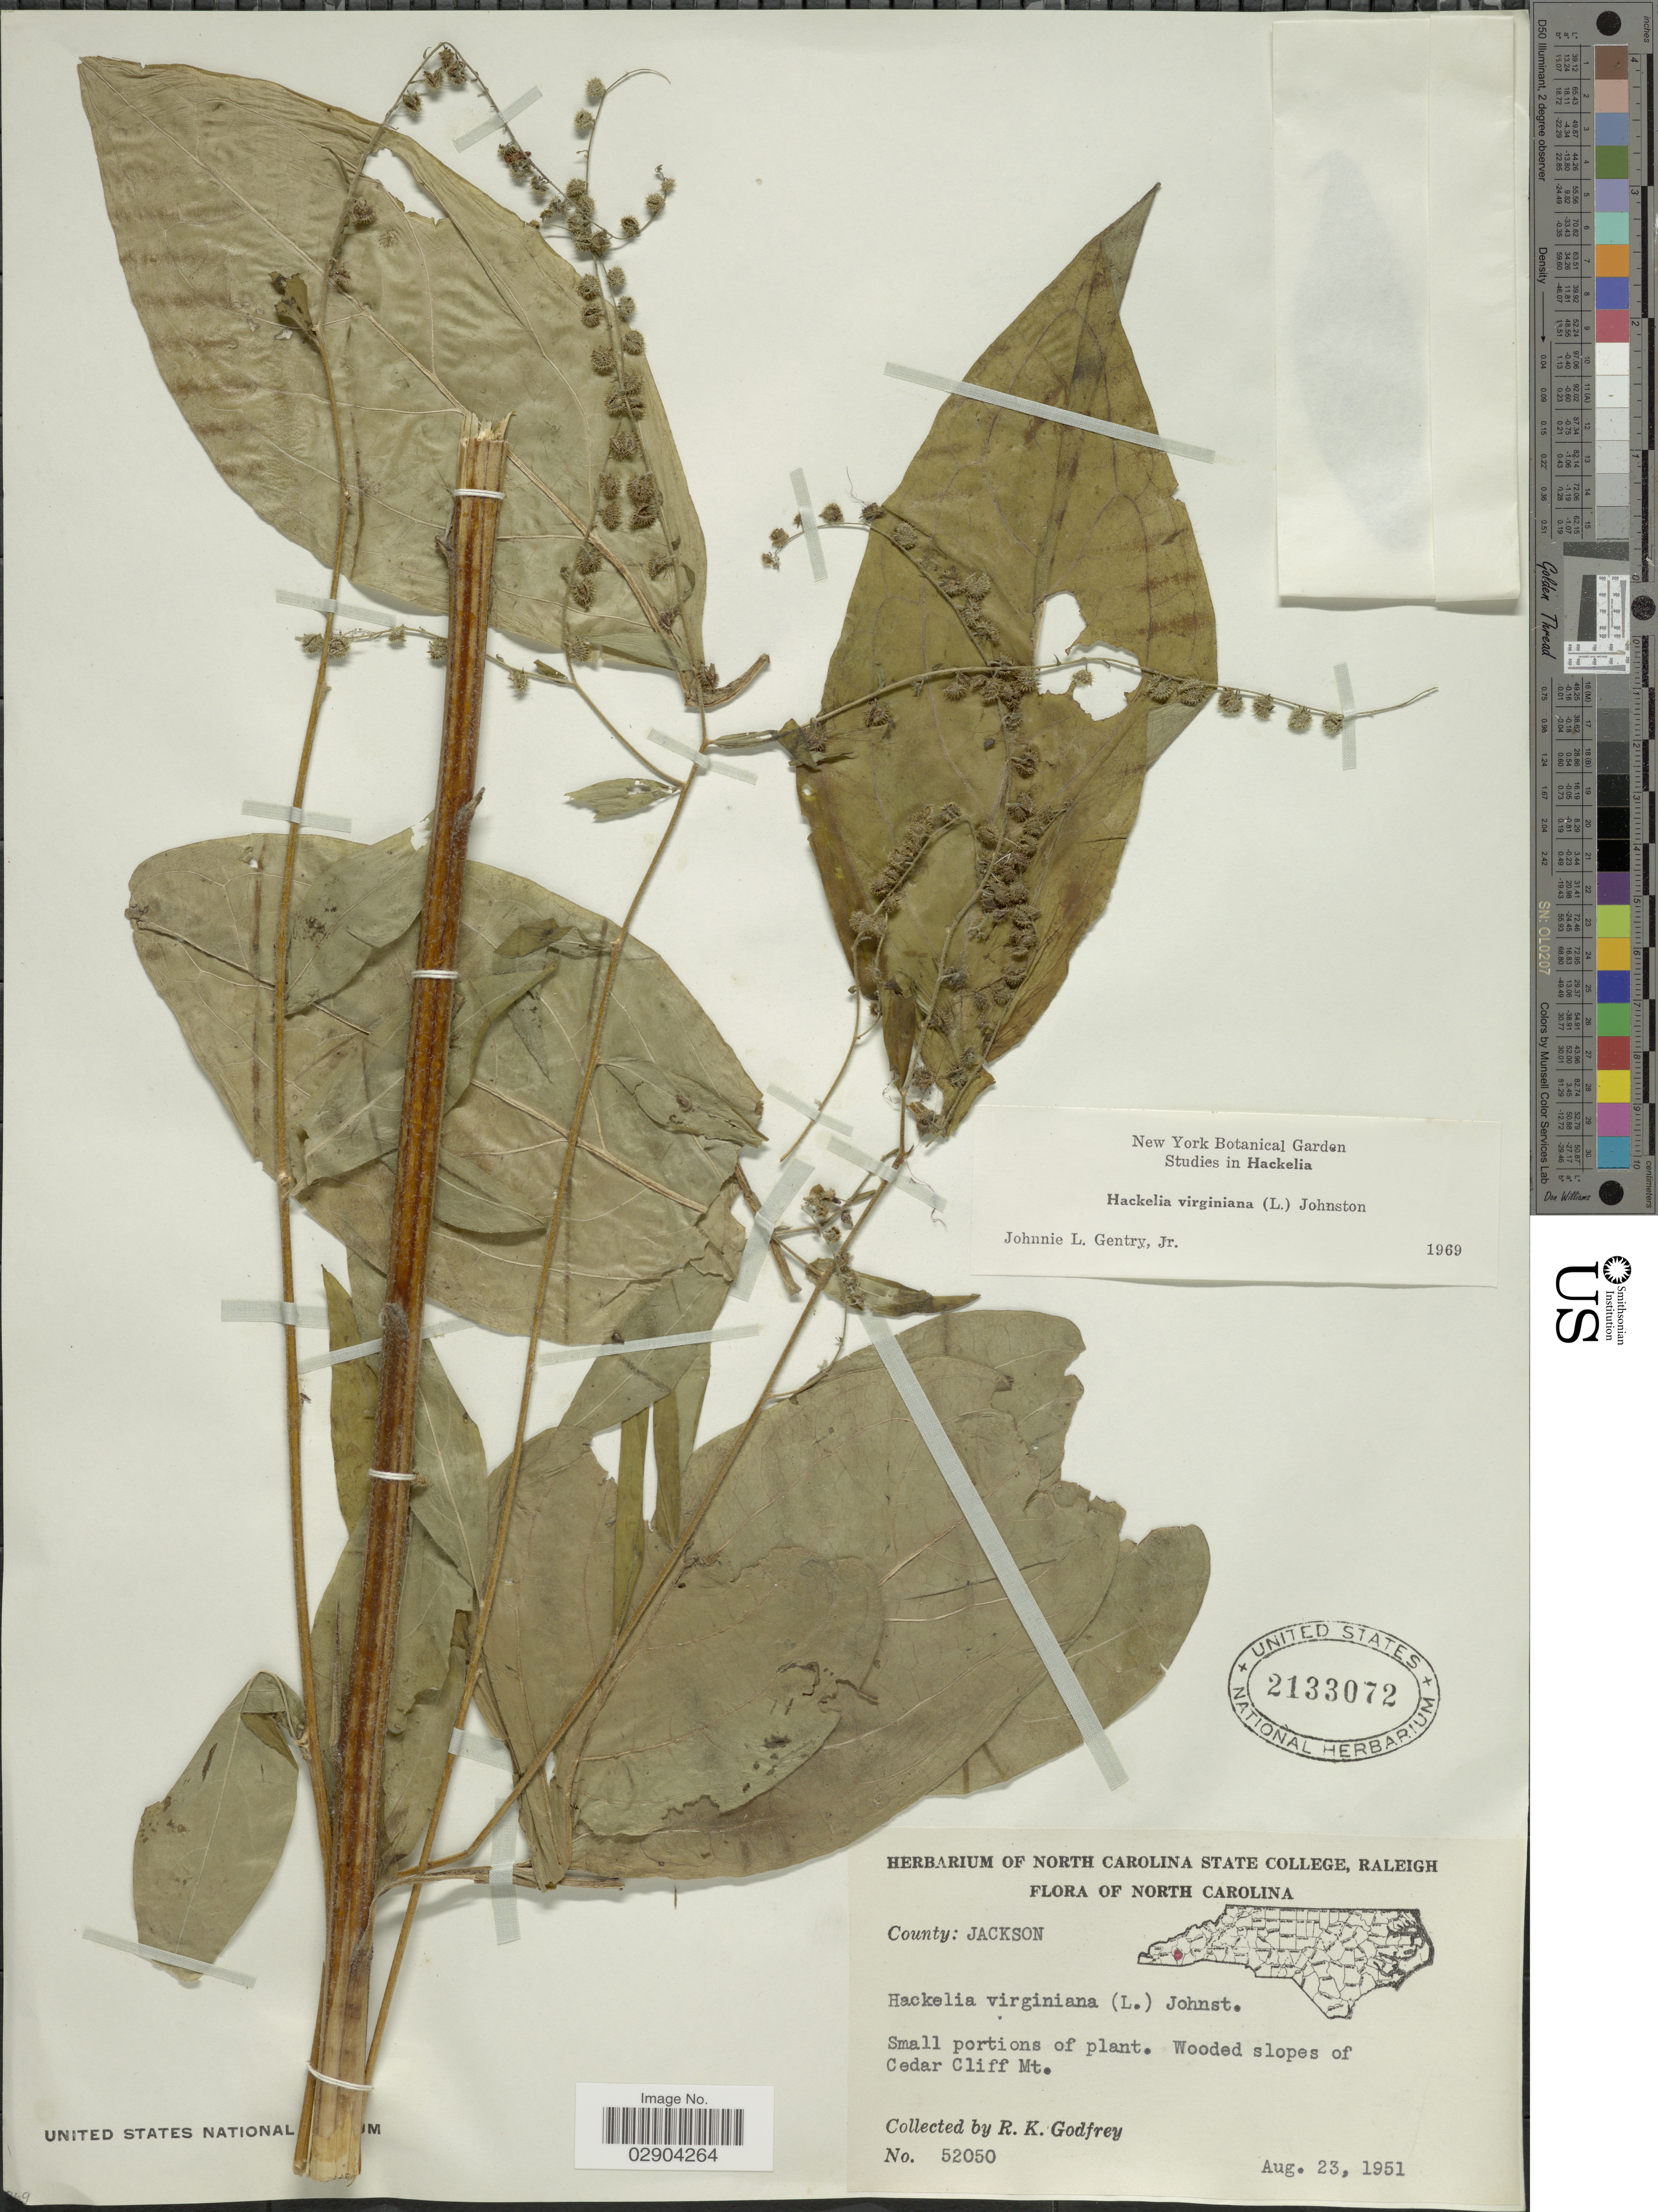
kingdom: Plantae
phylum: Tracheophyta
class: Magnoliopsida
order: Boraginales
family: Boraginaceae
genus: Hackelia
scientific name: Hackelia virginiana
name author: (L.) I.M. Johnst.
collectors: R. K. Godfrey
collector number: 52050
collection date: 1951-08-23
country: United States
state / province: North Carolina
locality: County: Jackson. Wooded slopes of Cedar Cliff Mt.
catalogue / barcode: US 2133072